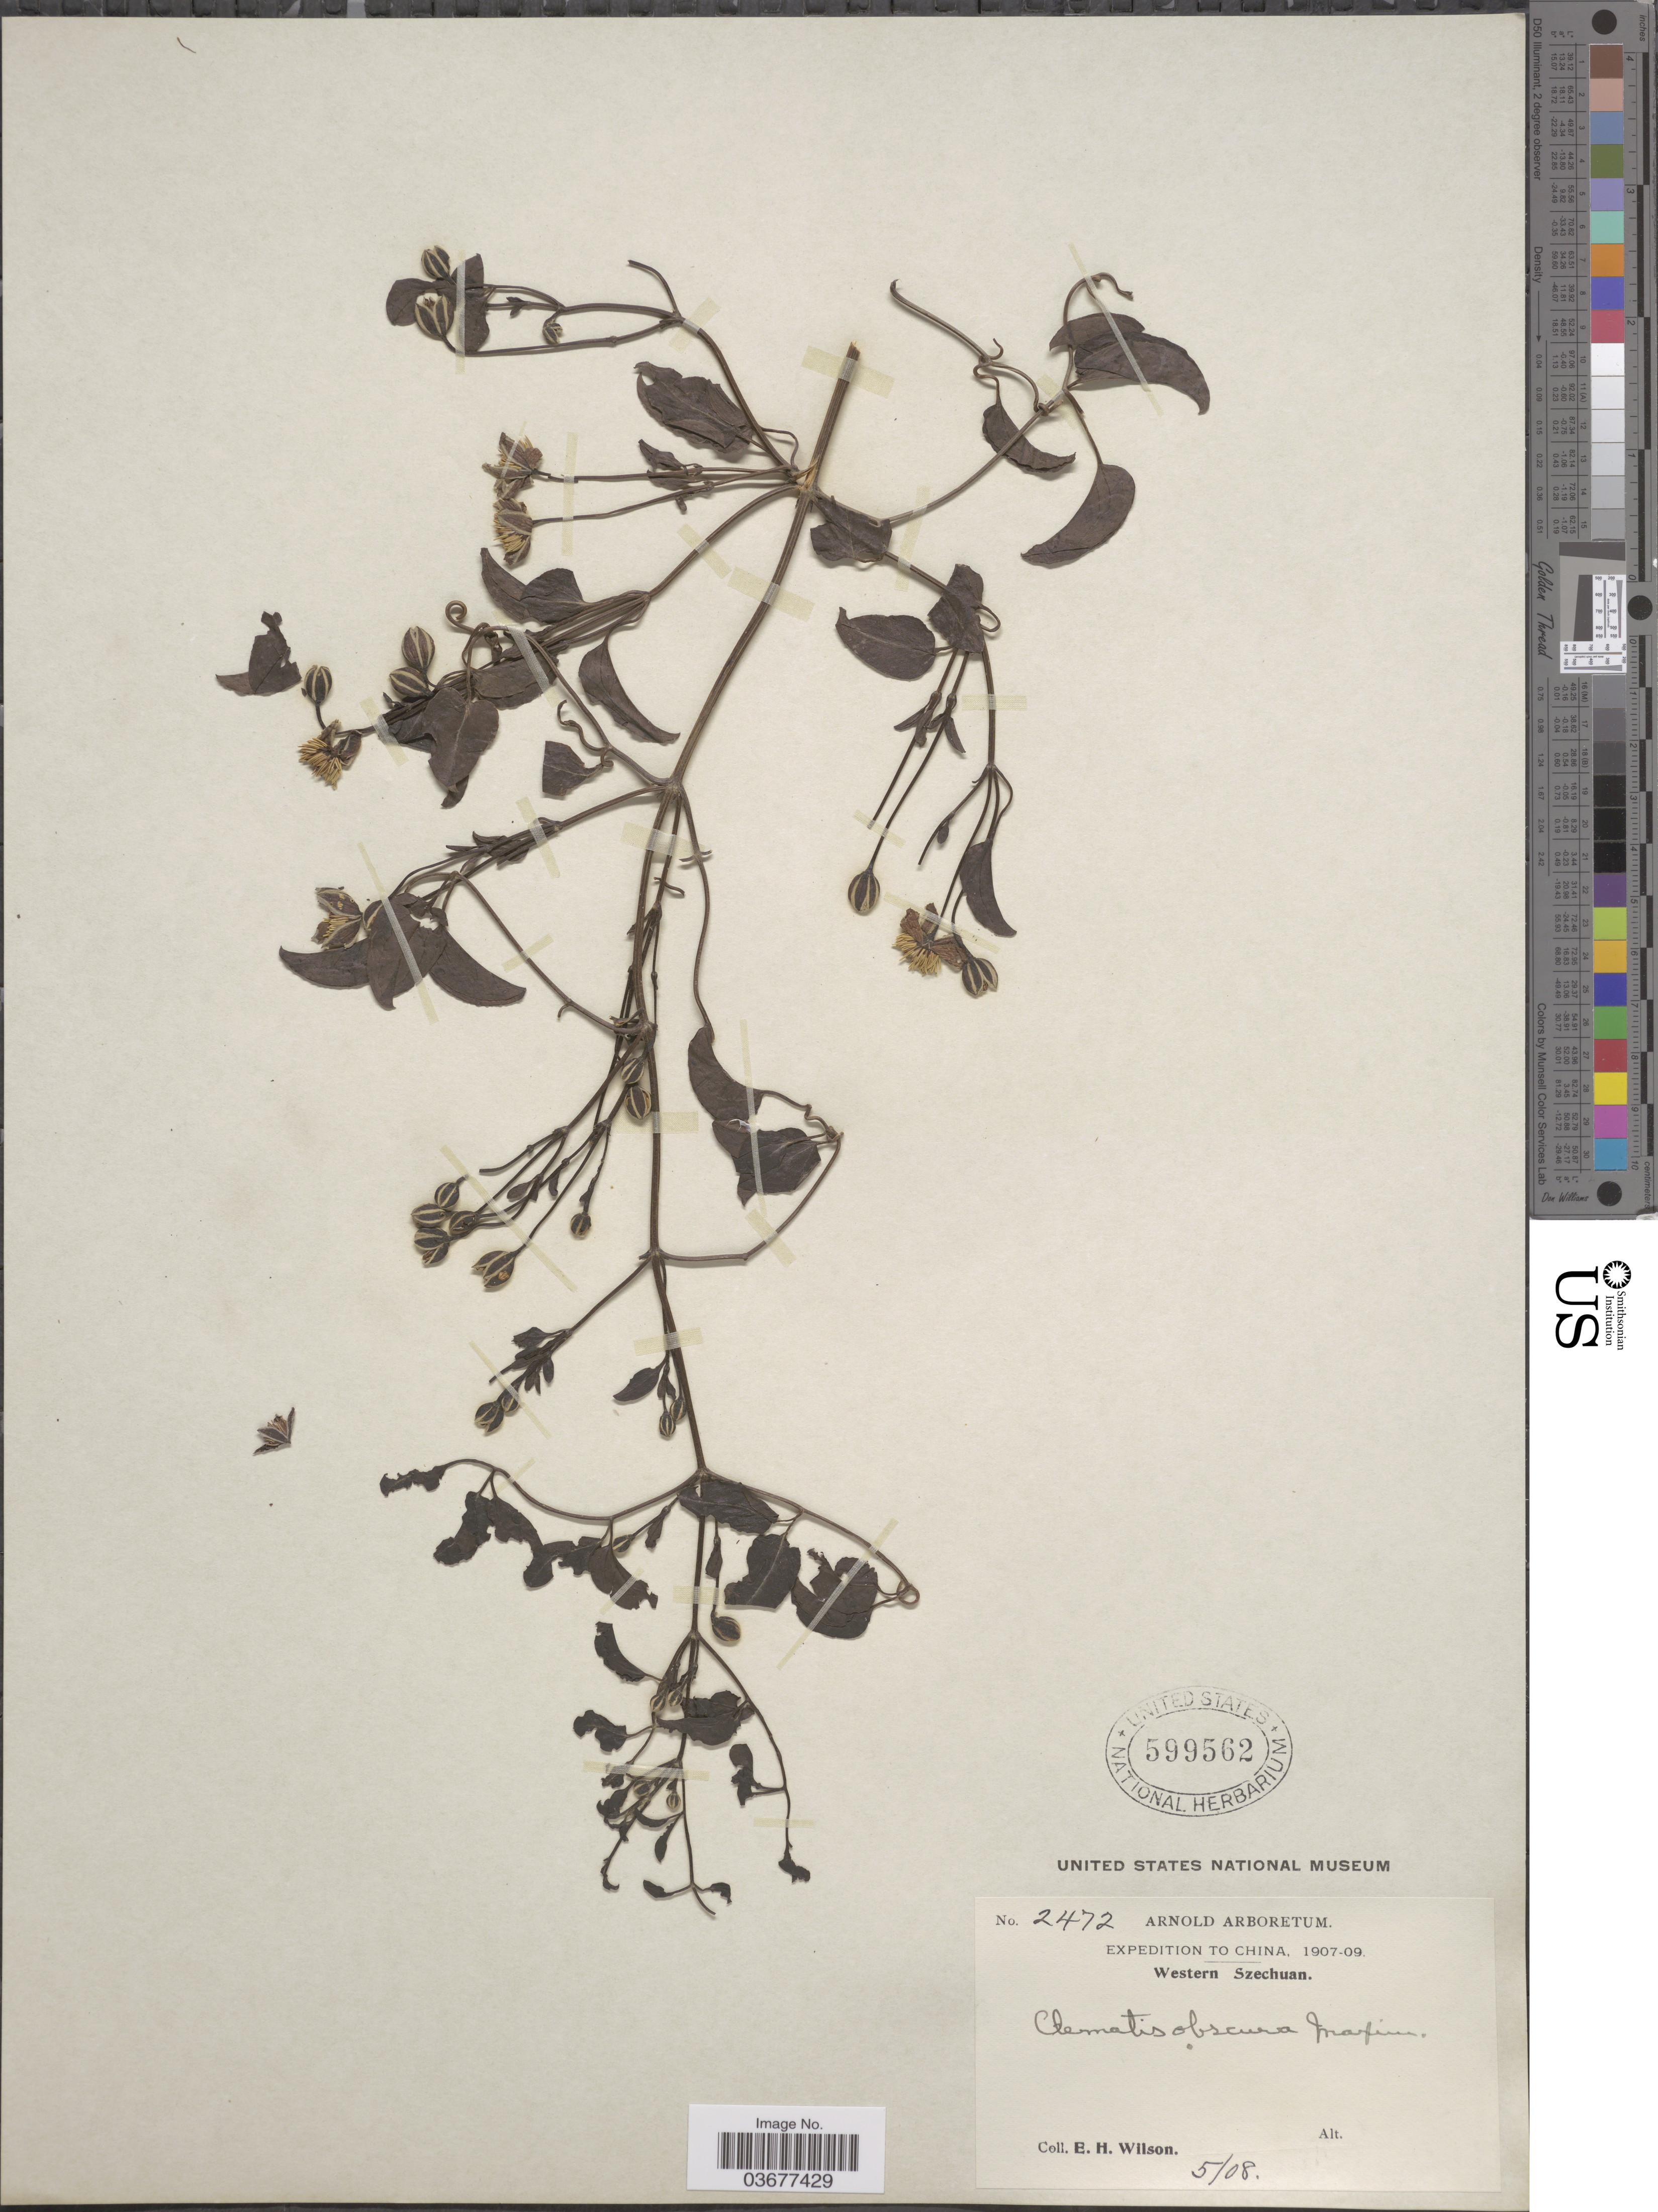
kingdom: Plantae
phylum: Tracheophyta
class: Magnoliopsida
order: Ranunculales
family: Ranunculaceae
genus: Clematis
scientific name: Clematis obscura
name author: Maxim.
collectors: E. Wilson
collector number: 2472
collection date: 1908-05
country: China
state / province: Sichuan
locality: Western Szechuan.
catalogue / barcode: US 599562